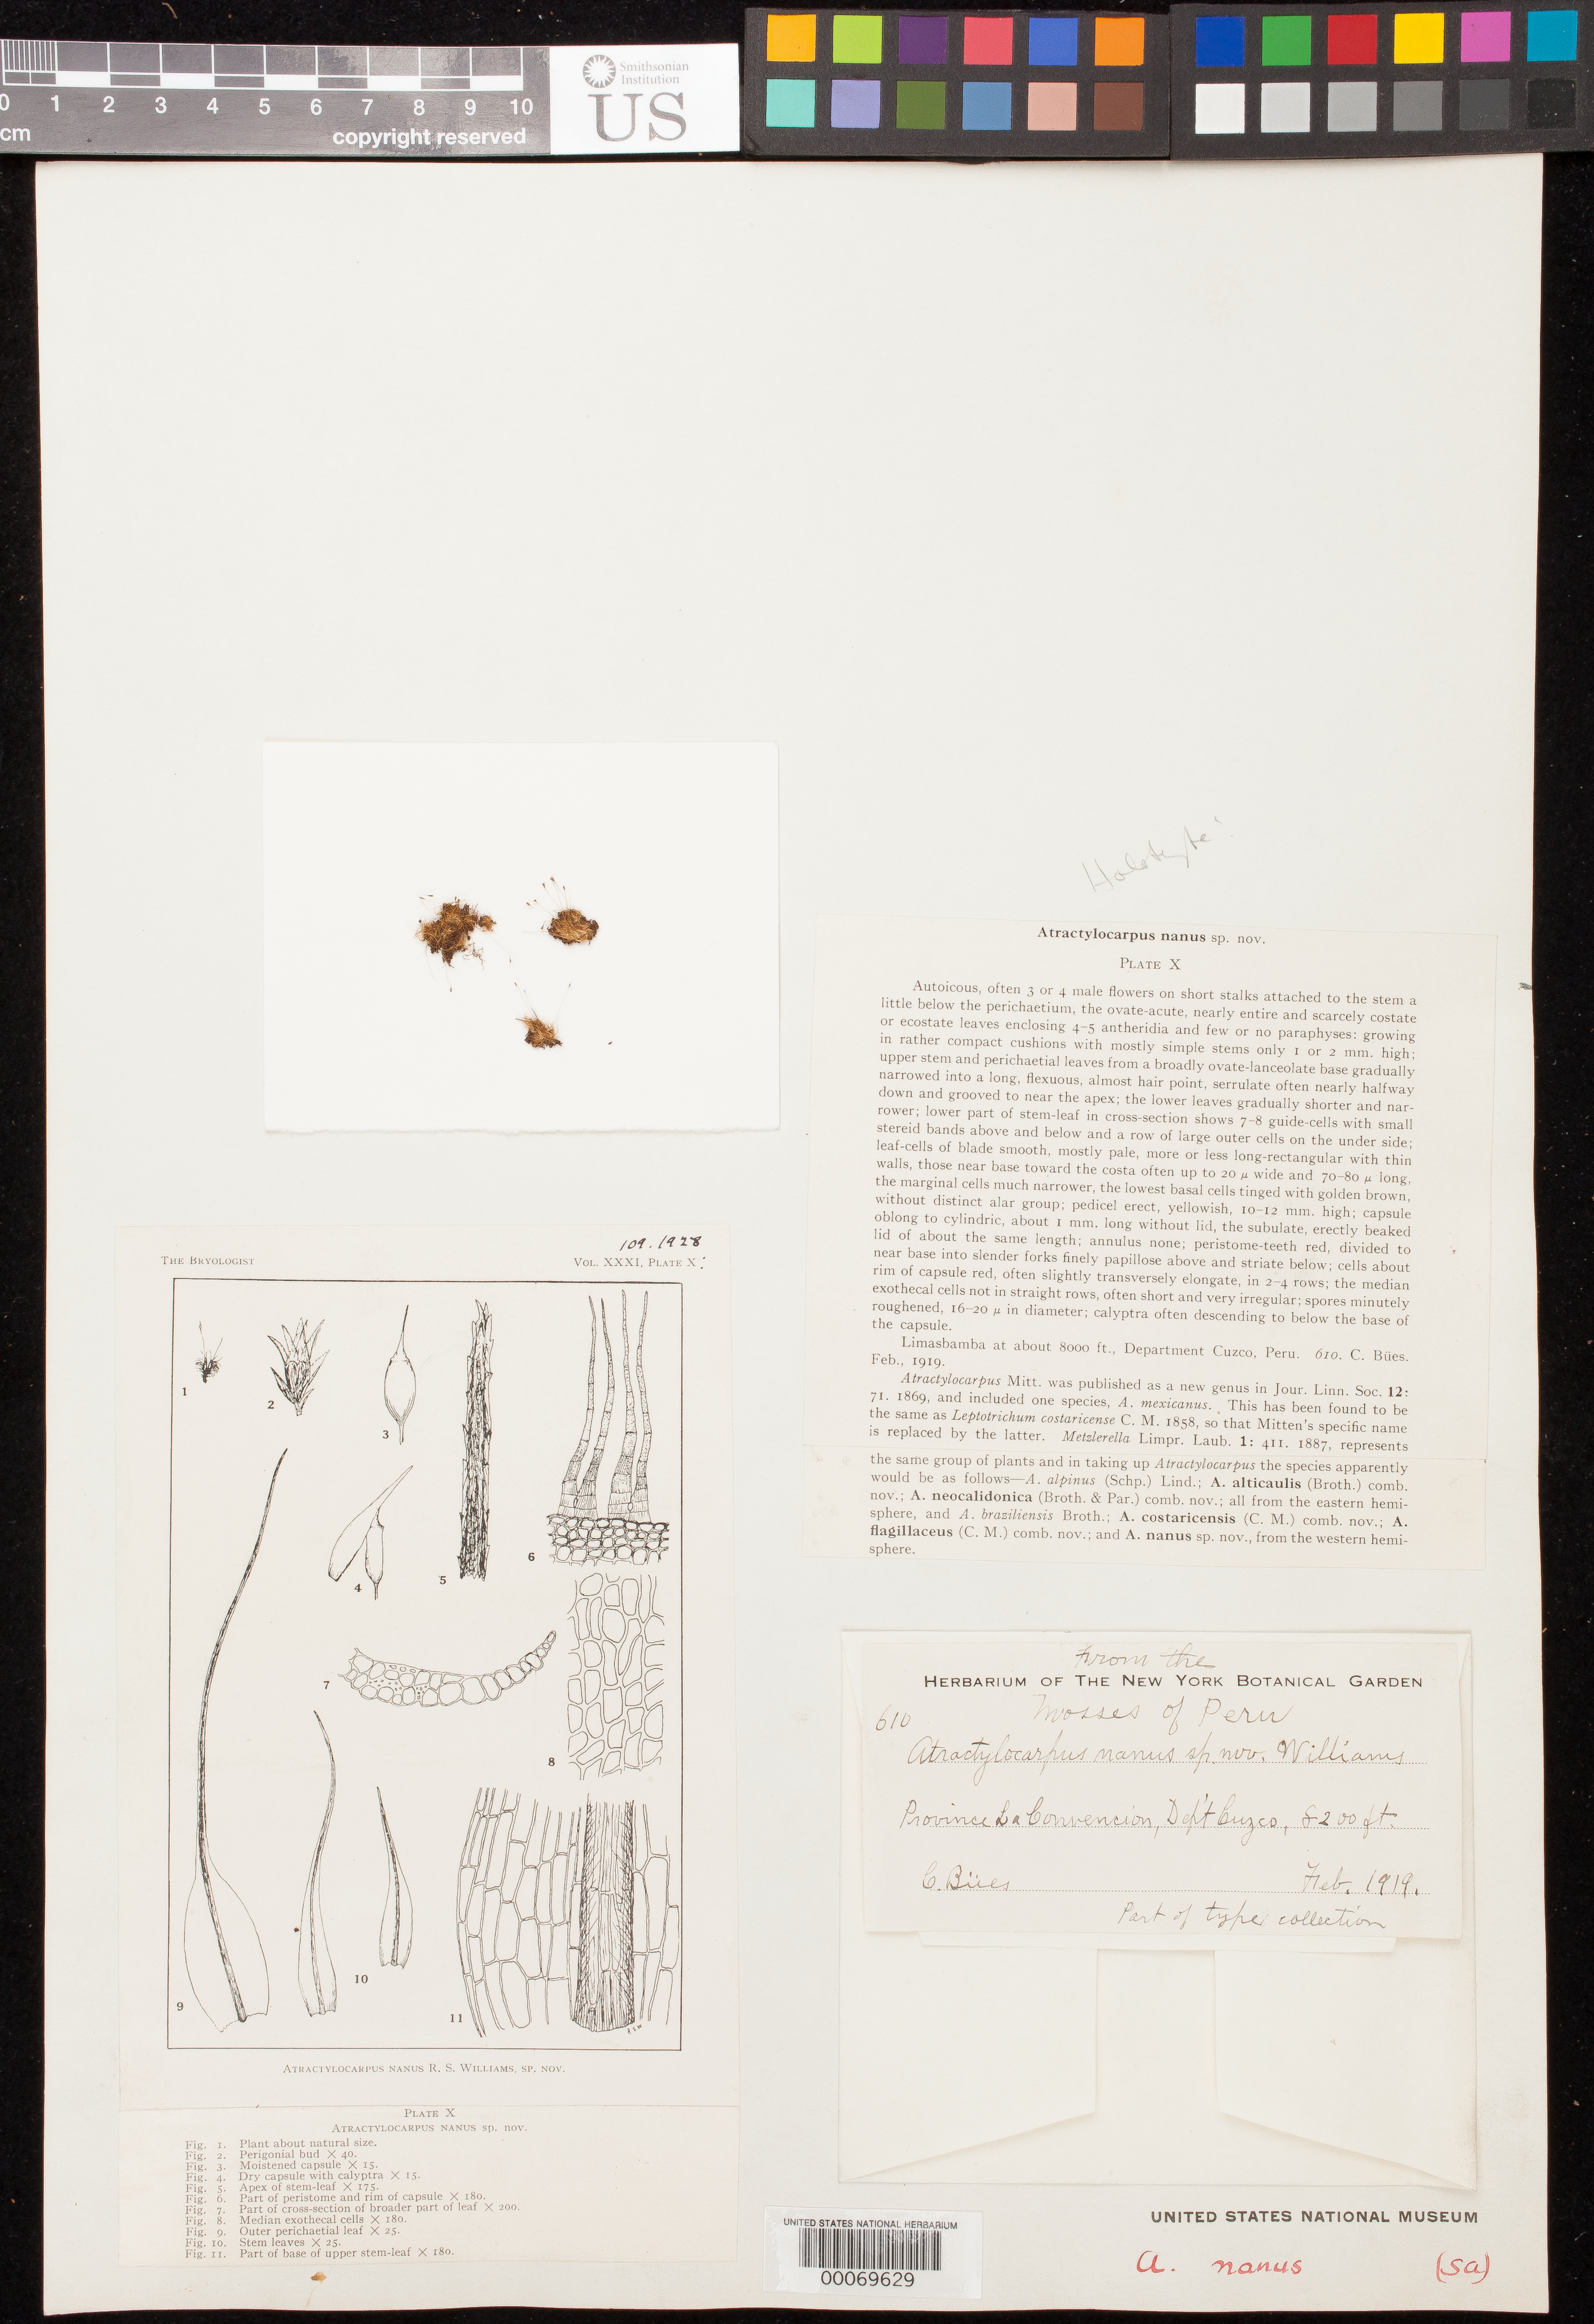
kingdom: Plantae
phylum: Bryophyta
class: Bryopsida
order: Dicranales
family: Leucobryaceae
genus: Atractylocarpus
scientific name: Atractylocarpus nanus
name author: R.S. Williams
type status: Holotype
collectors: C. Bues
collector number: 610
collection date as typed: Feb 1919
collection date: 1919-02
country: Peru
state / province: Cusco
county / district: La Convención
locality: Limasbamba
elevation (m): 2499